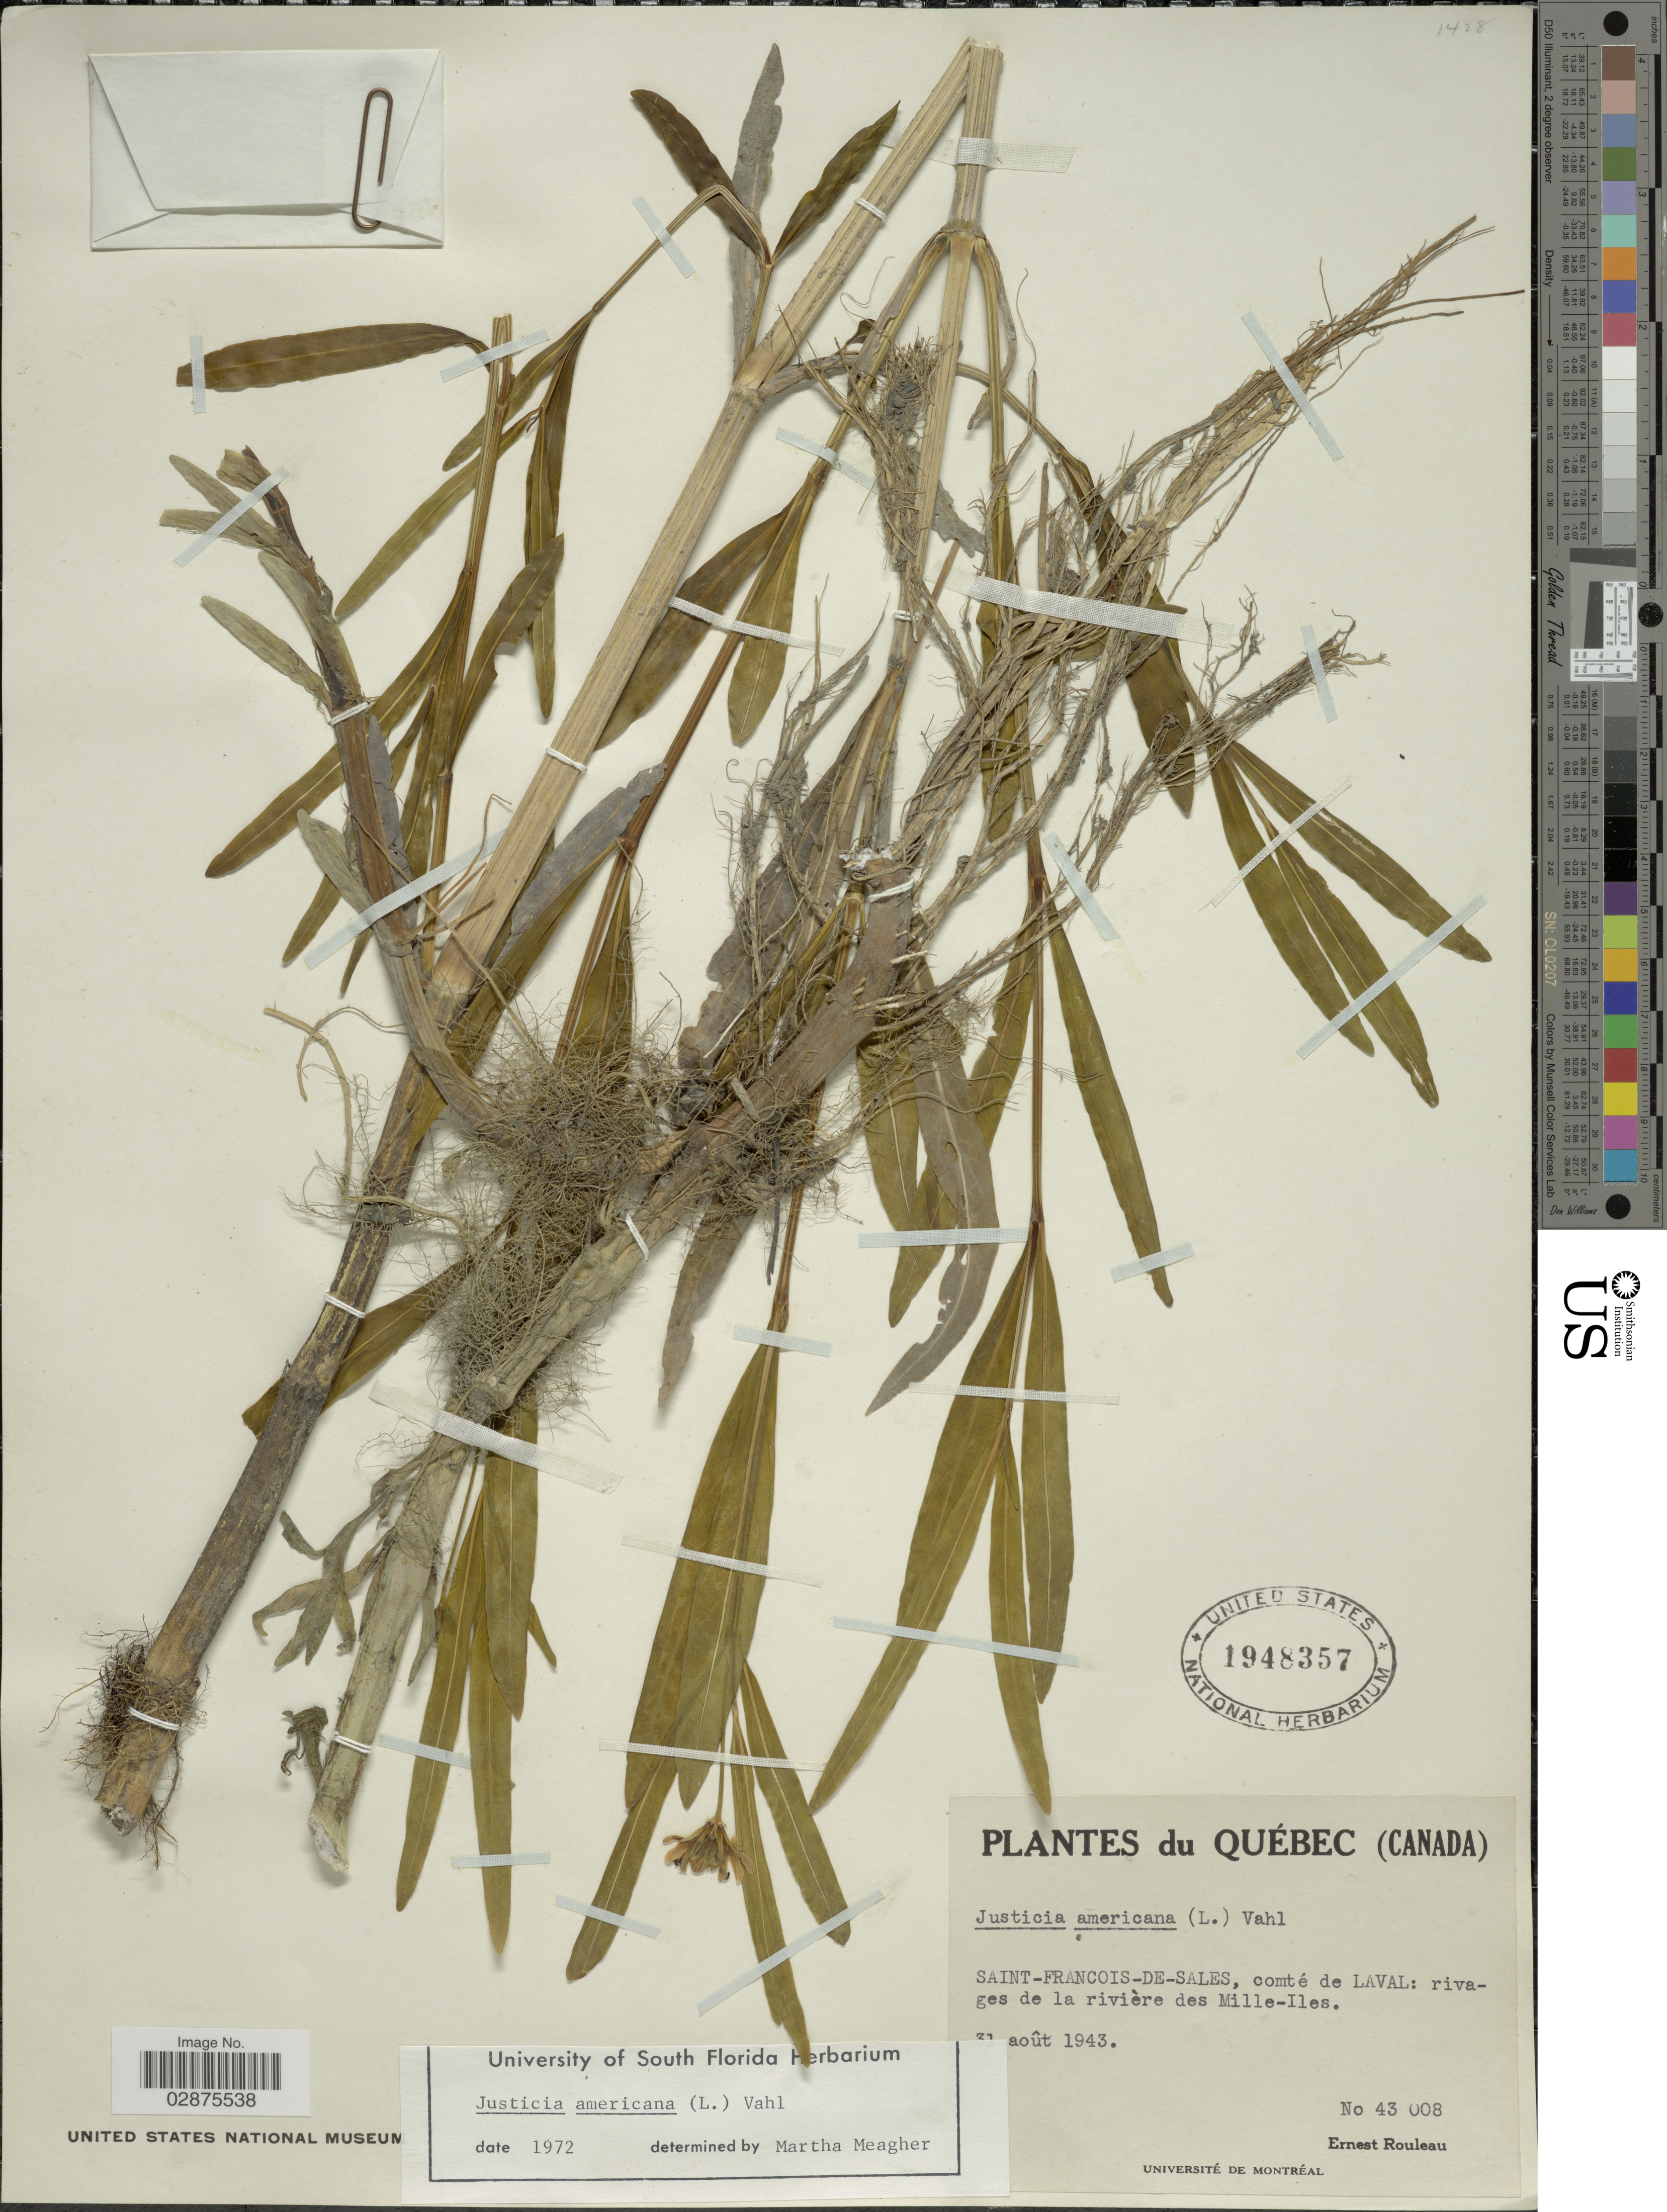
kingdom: Plantae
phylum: Tracheophyta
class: Magnoliopsida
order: Lamiales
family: Acanthaceae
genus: Justicia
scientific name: Justicia americana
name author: (L.) Vahl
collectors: E. Rouleau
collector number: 43008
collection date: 1943-08-31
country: Canada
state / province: Quebec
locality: Saint-Francois-de-Sales, comté de Laval: rivages de la rivière des Mille-Iles.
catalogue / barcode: US 1948357